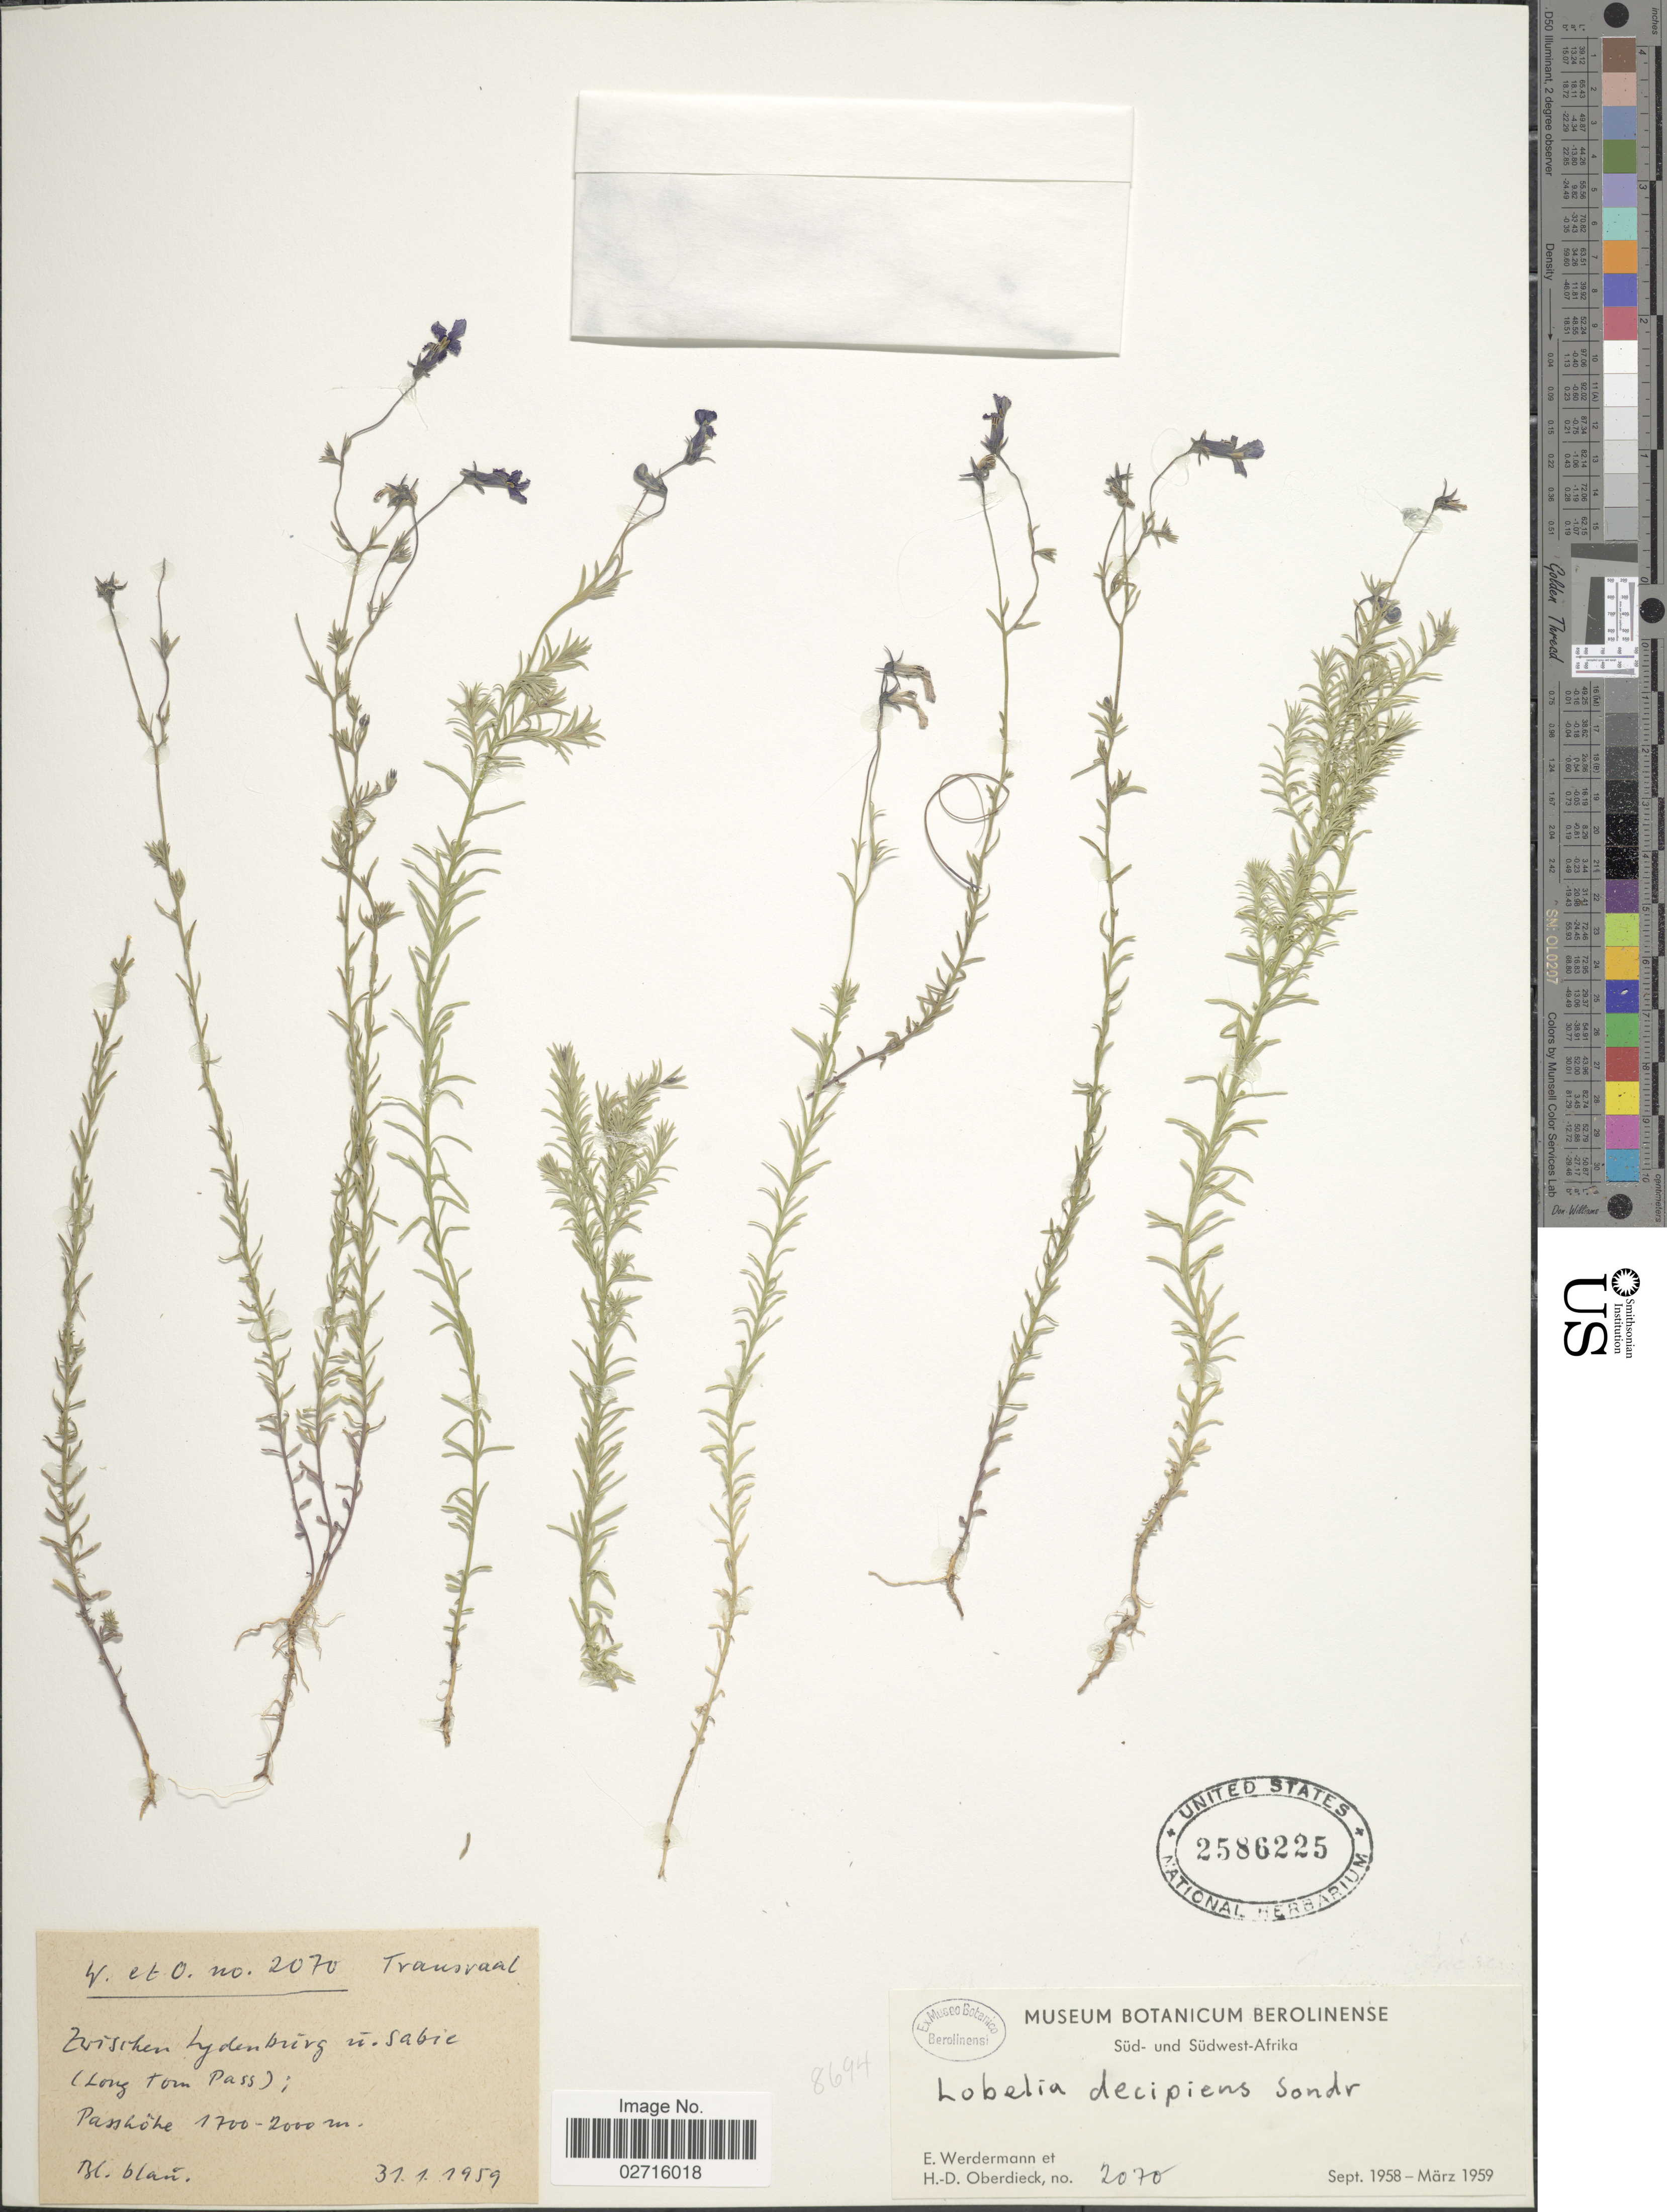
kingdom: Plantae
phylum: Tracheophyta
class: Magnoliopsida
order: Asterales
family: Campanulaceae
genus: Lobelia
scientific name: Lobelia decipiens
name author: Sond.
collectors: E. Werdermann & H. Oberdieck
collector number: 2070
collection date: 1959-01-31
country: South Africa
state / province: Mpumalanga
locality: Süd-und Südwest-Afrika, Transvaal. Zwischen Lydenburg u. Sabie (Long Tom Pass), Passhöhe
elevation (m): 1700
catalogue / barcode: US 2586225